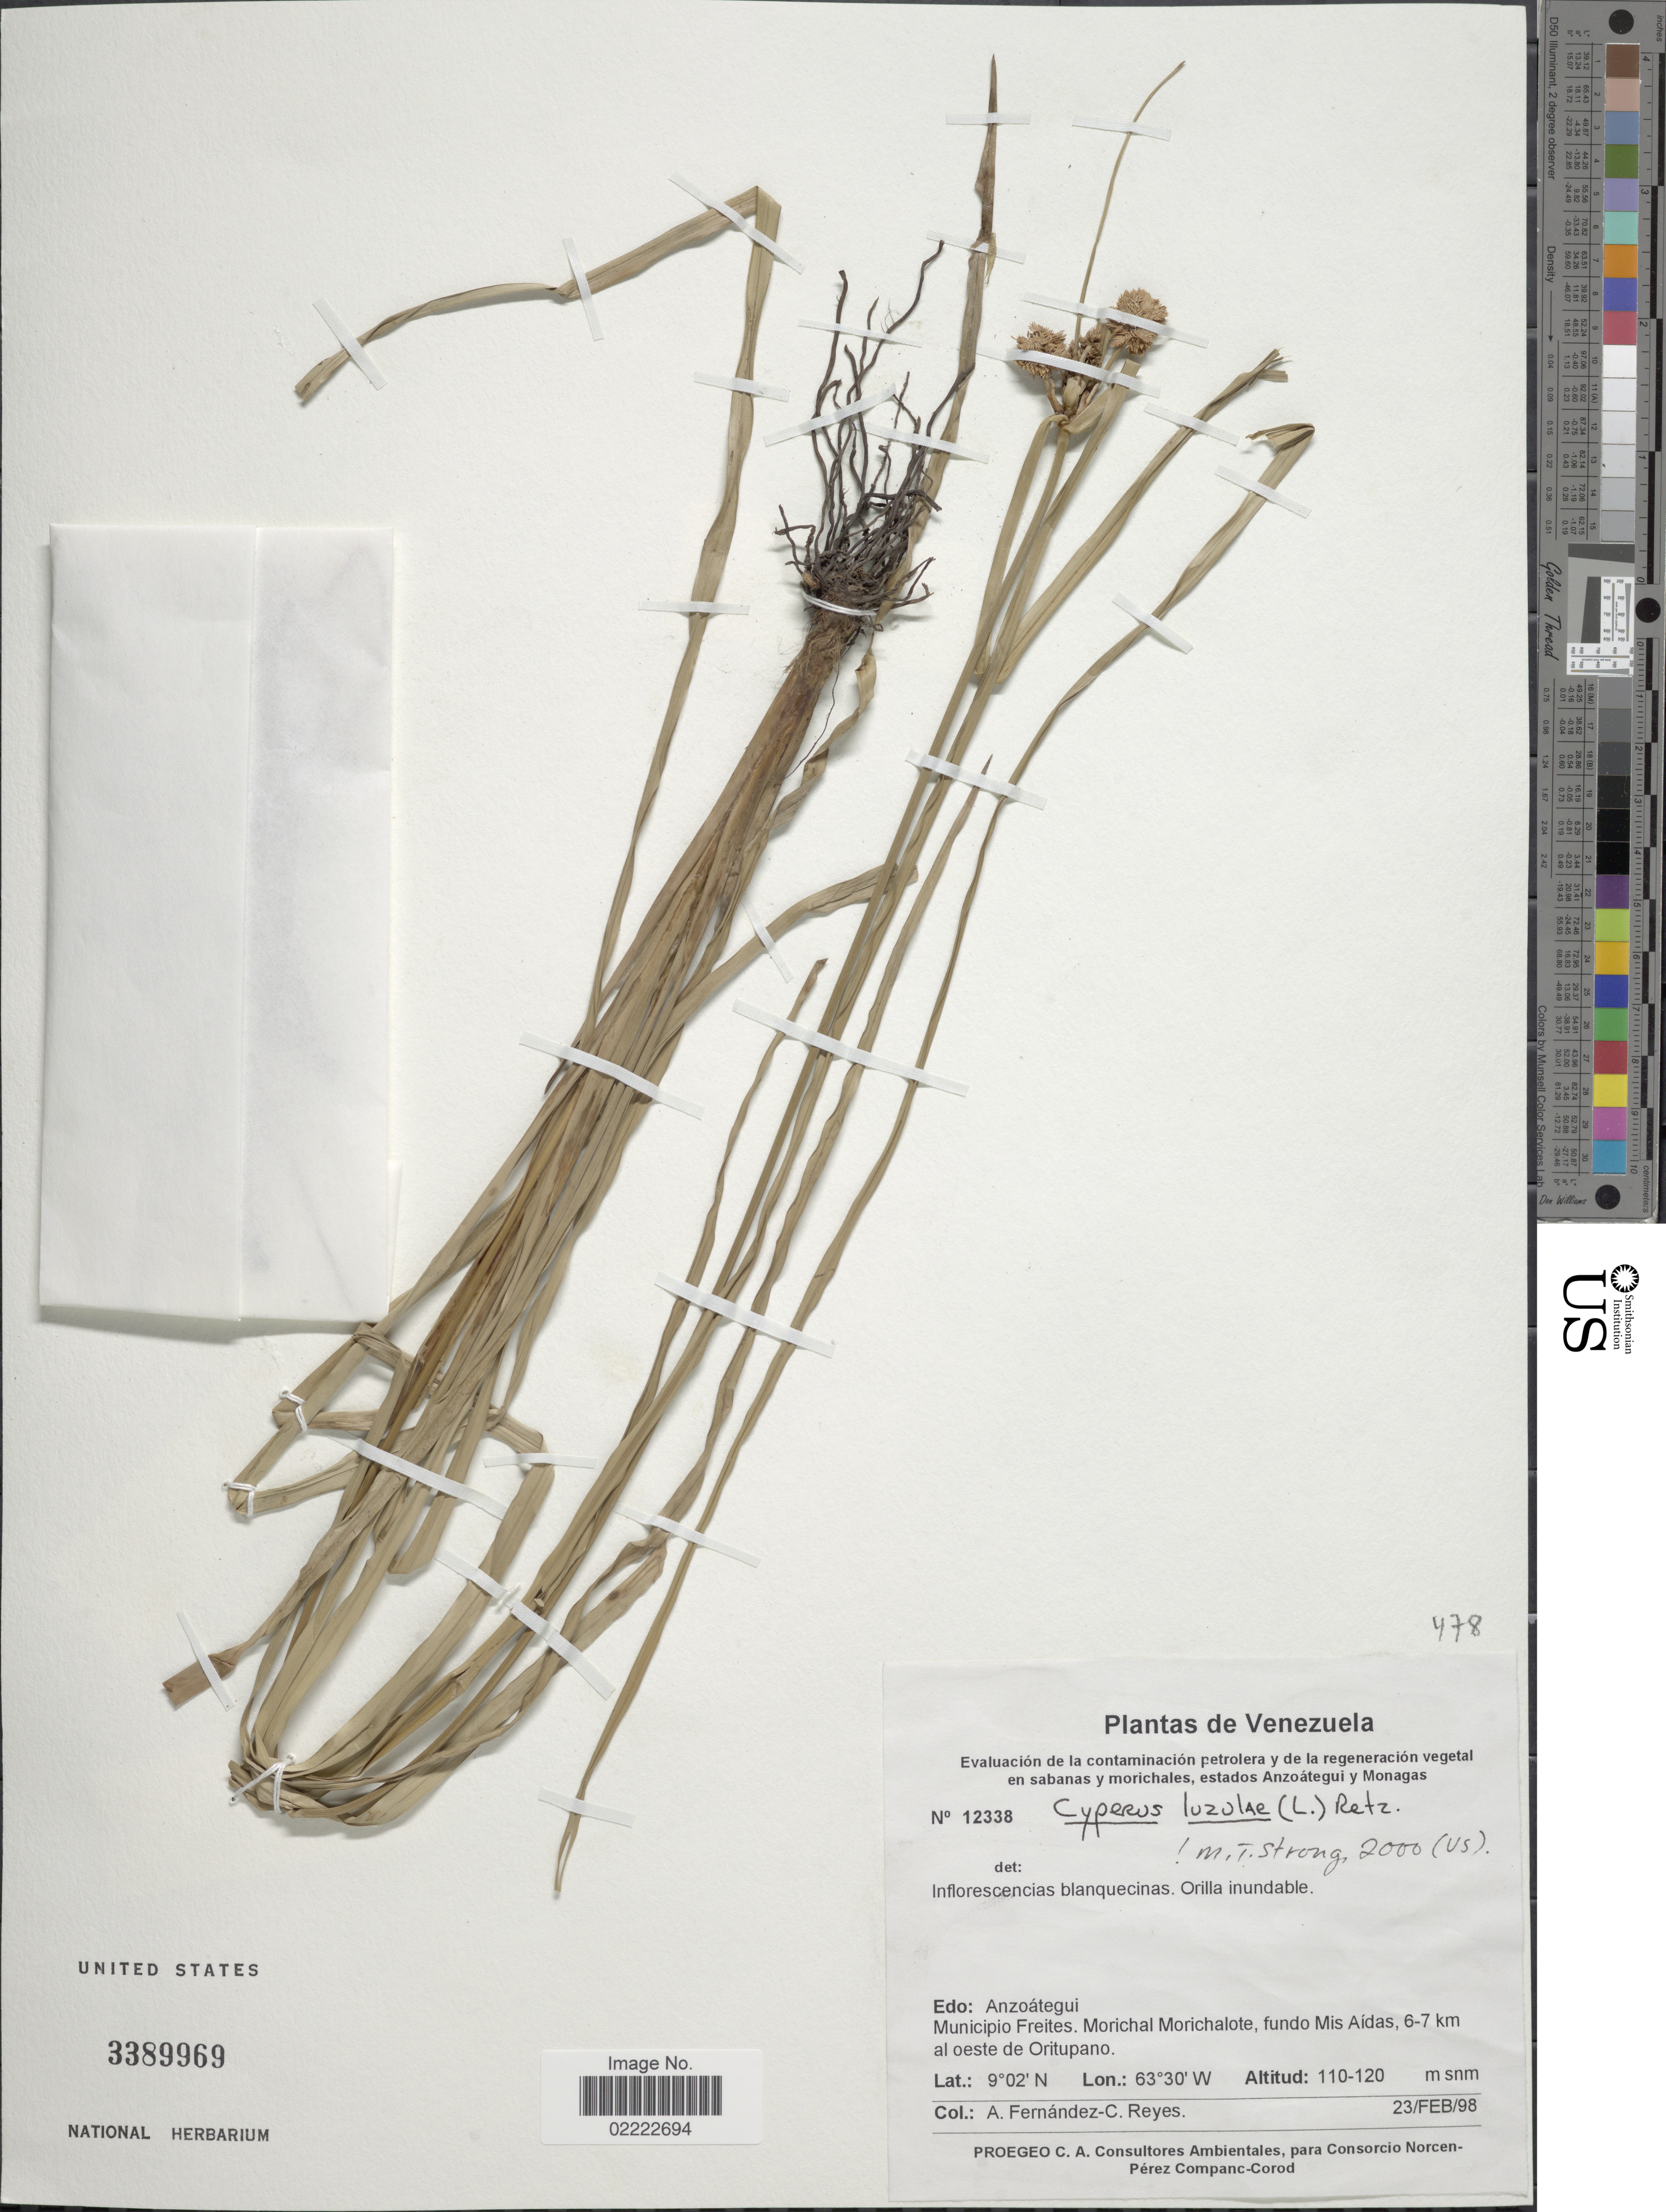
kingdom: Plantae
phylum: Tracheophyta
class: Liliopsida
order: Poales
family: Cyperaceae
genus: Cyperus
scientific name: Cyperus luzulae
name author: (L.) Rottb. ex Retz.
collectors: A. Fernández & C. Reyes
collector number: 12338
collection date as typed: Transcribed d/m/y: 23/2/98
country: Venezuela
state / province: Anzoategui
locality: Municipio Freites. Morichal Morichalote, fundo Mis Aídas, 6-7 km al oeste de Oritupano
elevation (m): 110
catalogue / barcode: US 3389969